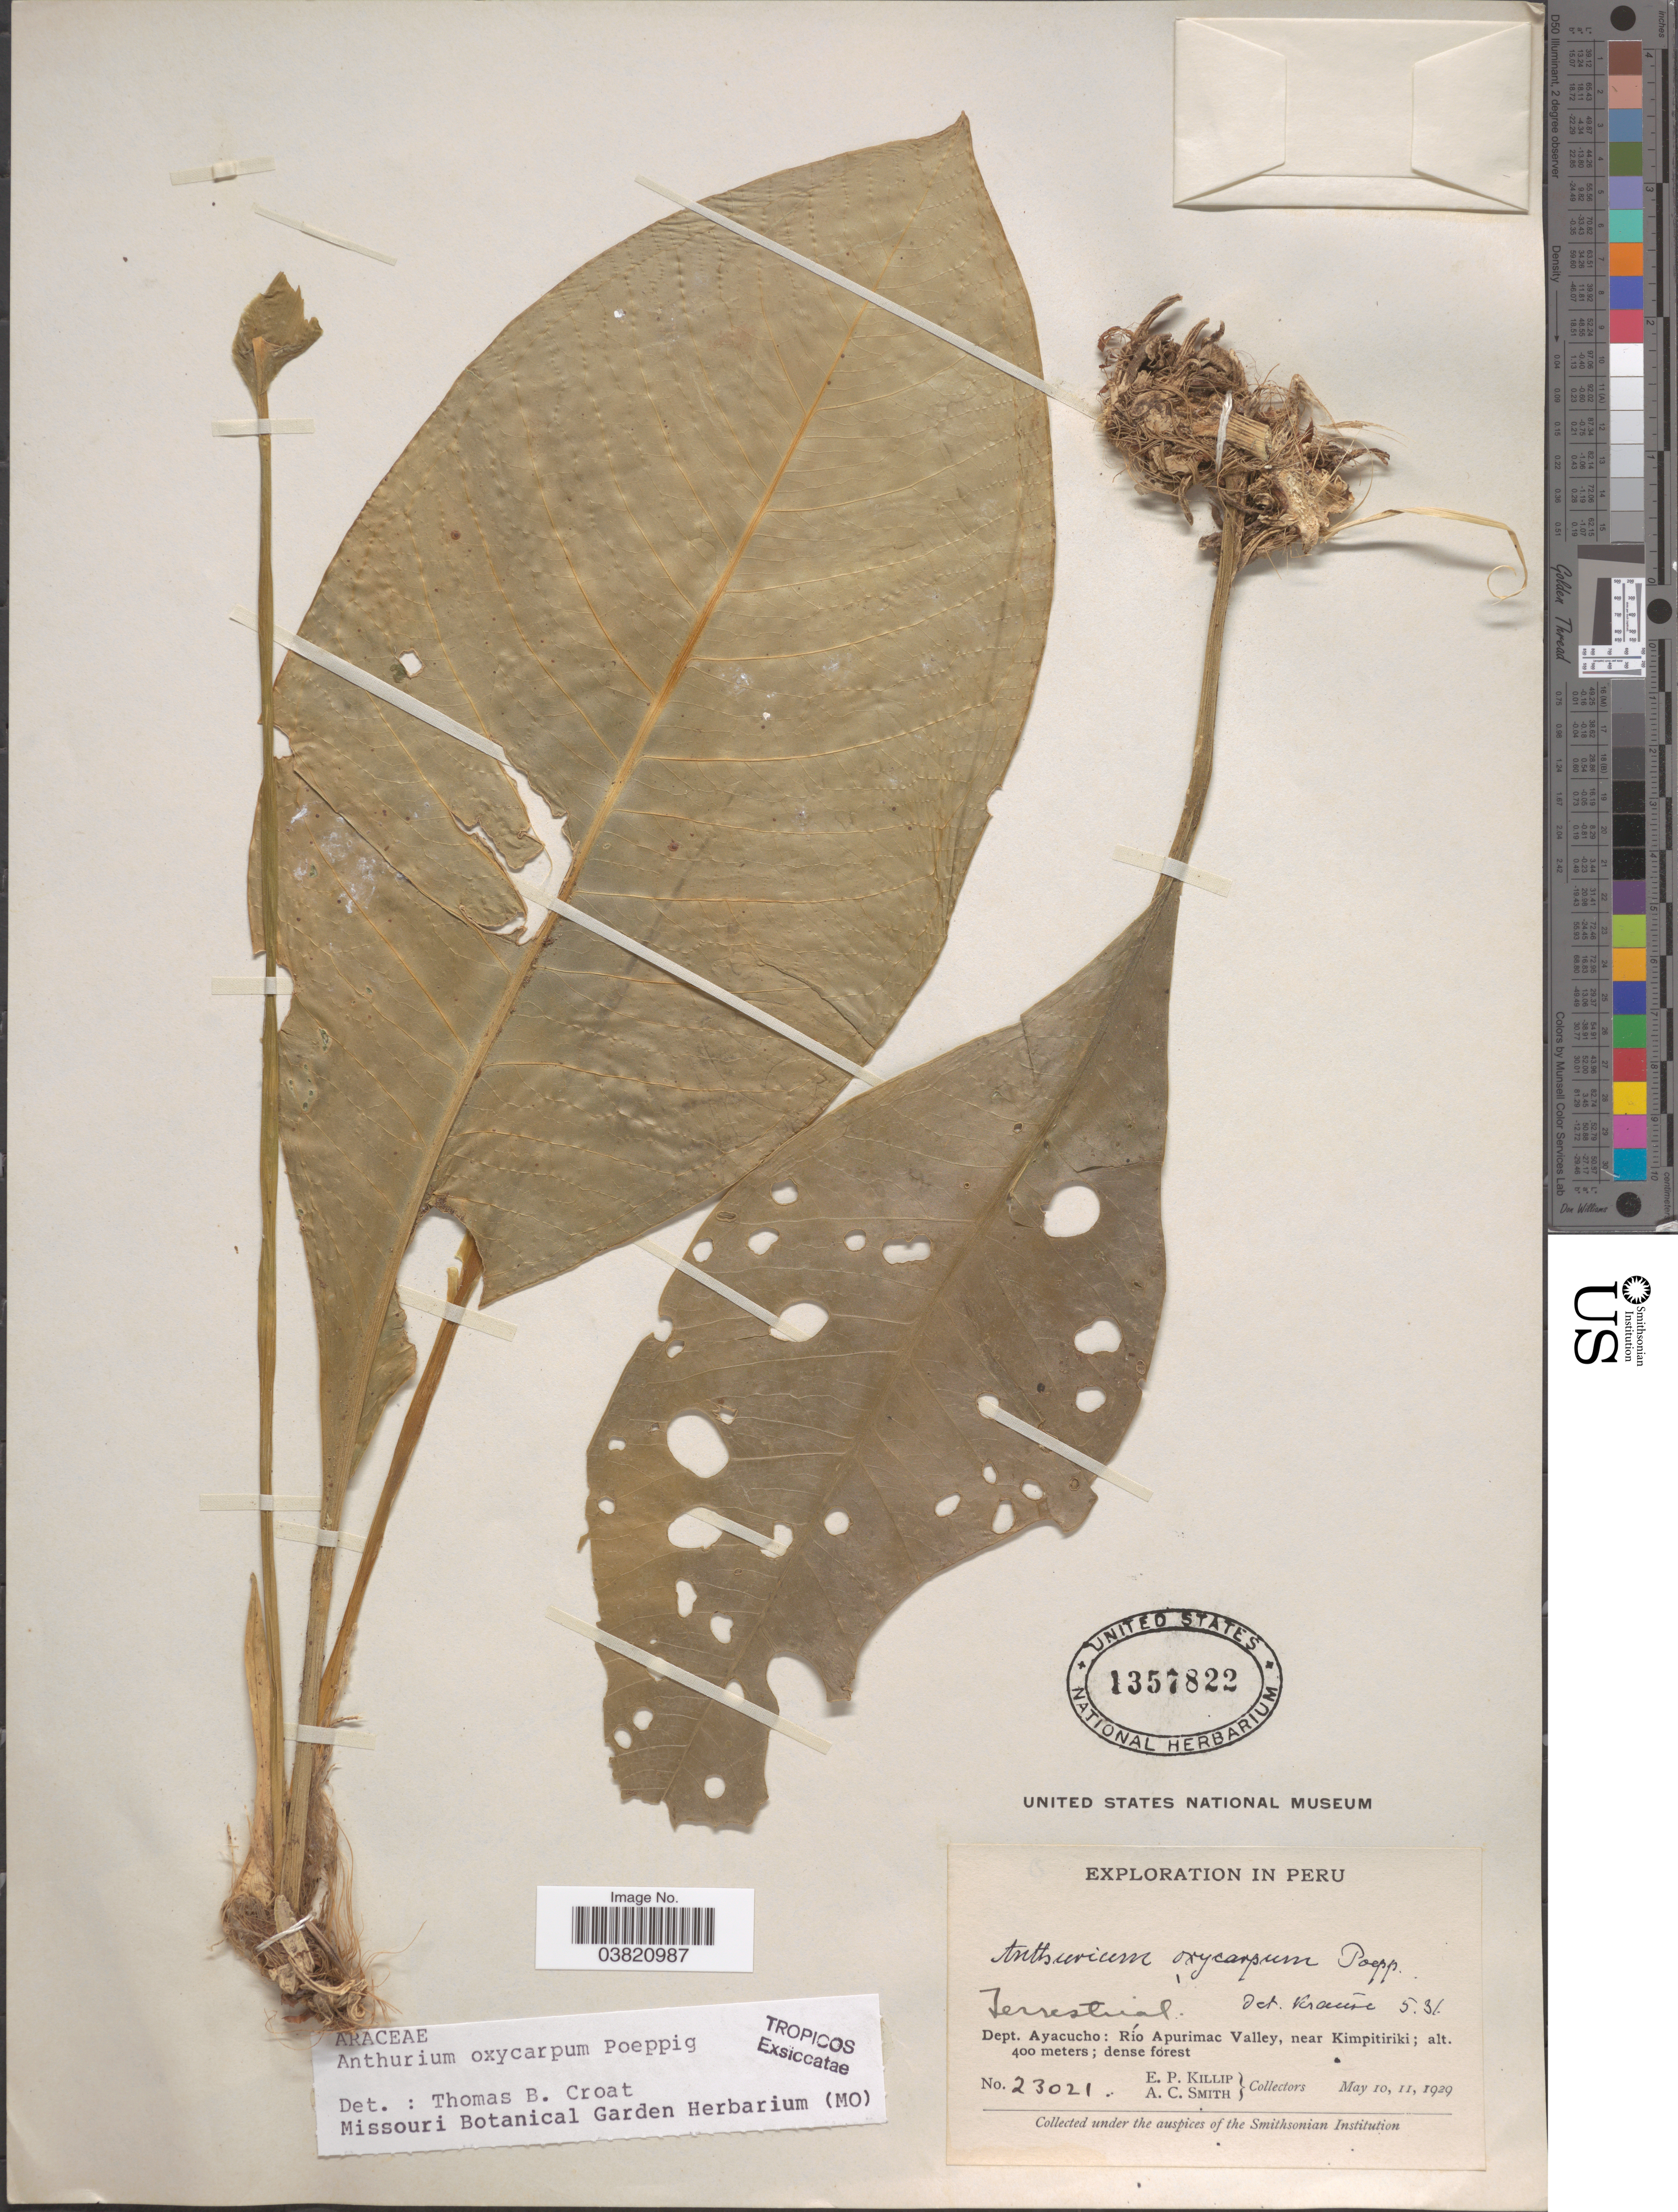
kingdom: Plantae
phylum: Tracheophyta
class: Liliopsida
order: Alismatales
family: Araceae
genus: Anthurium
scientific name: Anthurium oxycarpum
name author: Poepp.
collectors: E. P. Killip & A. C. Smith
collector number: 23021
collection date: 1929-05-10/1929-05-11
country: Peru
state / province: Ayacucho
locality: Dept. Ayacucho: Río Apurimac Valley, near Kimpitiriki.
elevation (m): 400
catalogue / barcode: US 1357822